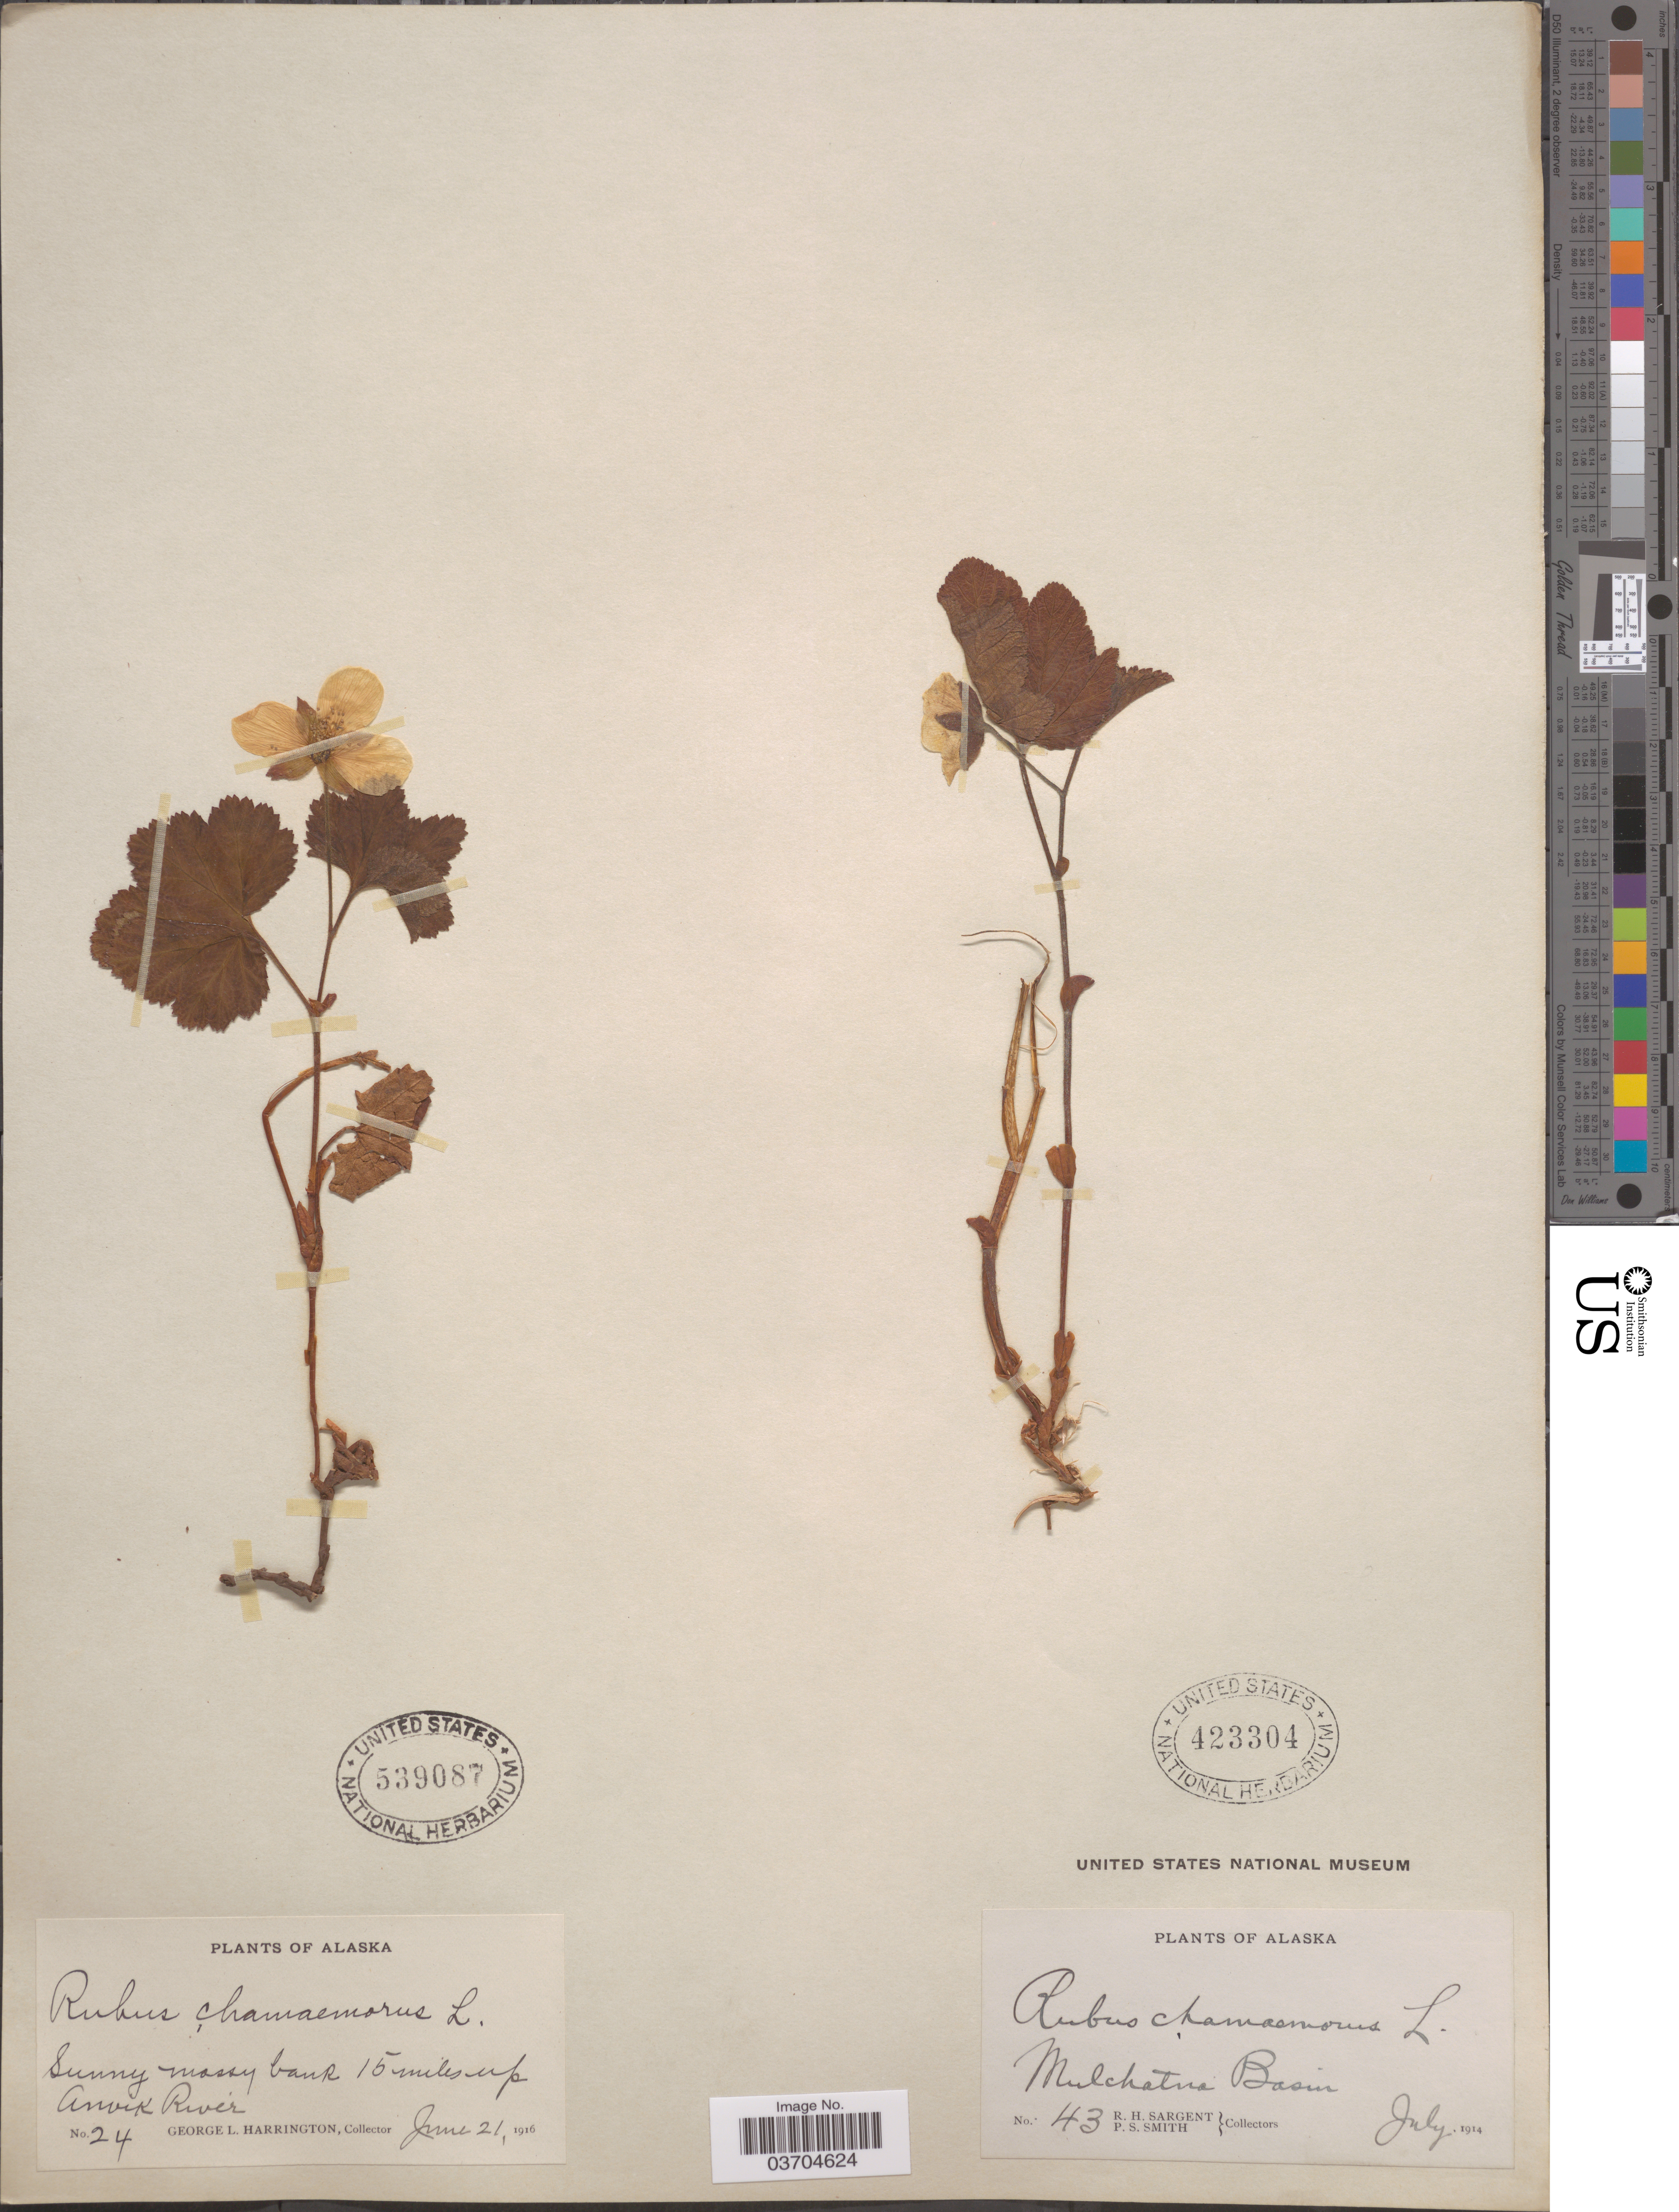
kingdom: Plantae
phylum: Tracheophyta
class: Magnoliopsida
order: Rosales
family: Rosaceae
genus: Rubus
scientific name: Rubus chamaemorus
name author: L.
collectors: G. Harrington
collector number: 24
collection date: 1916-06-21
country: United States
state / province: Alaska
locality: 15 miles up Anvik River.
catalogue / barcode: US 539087